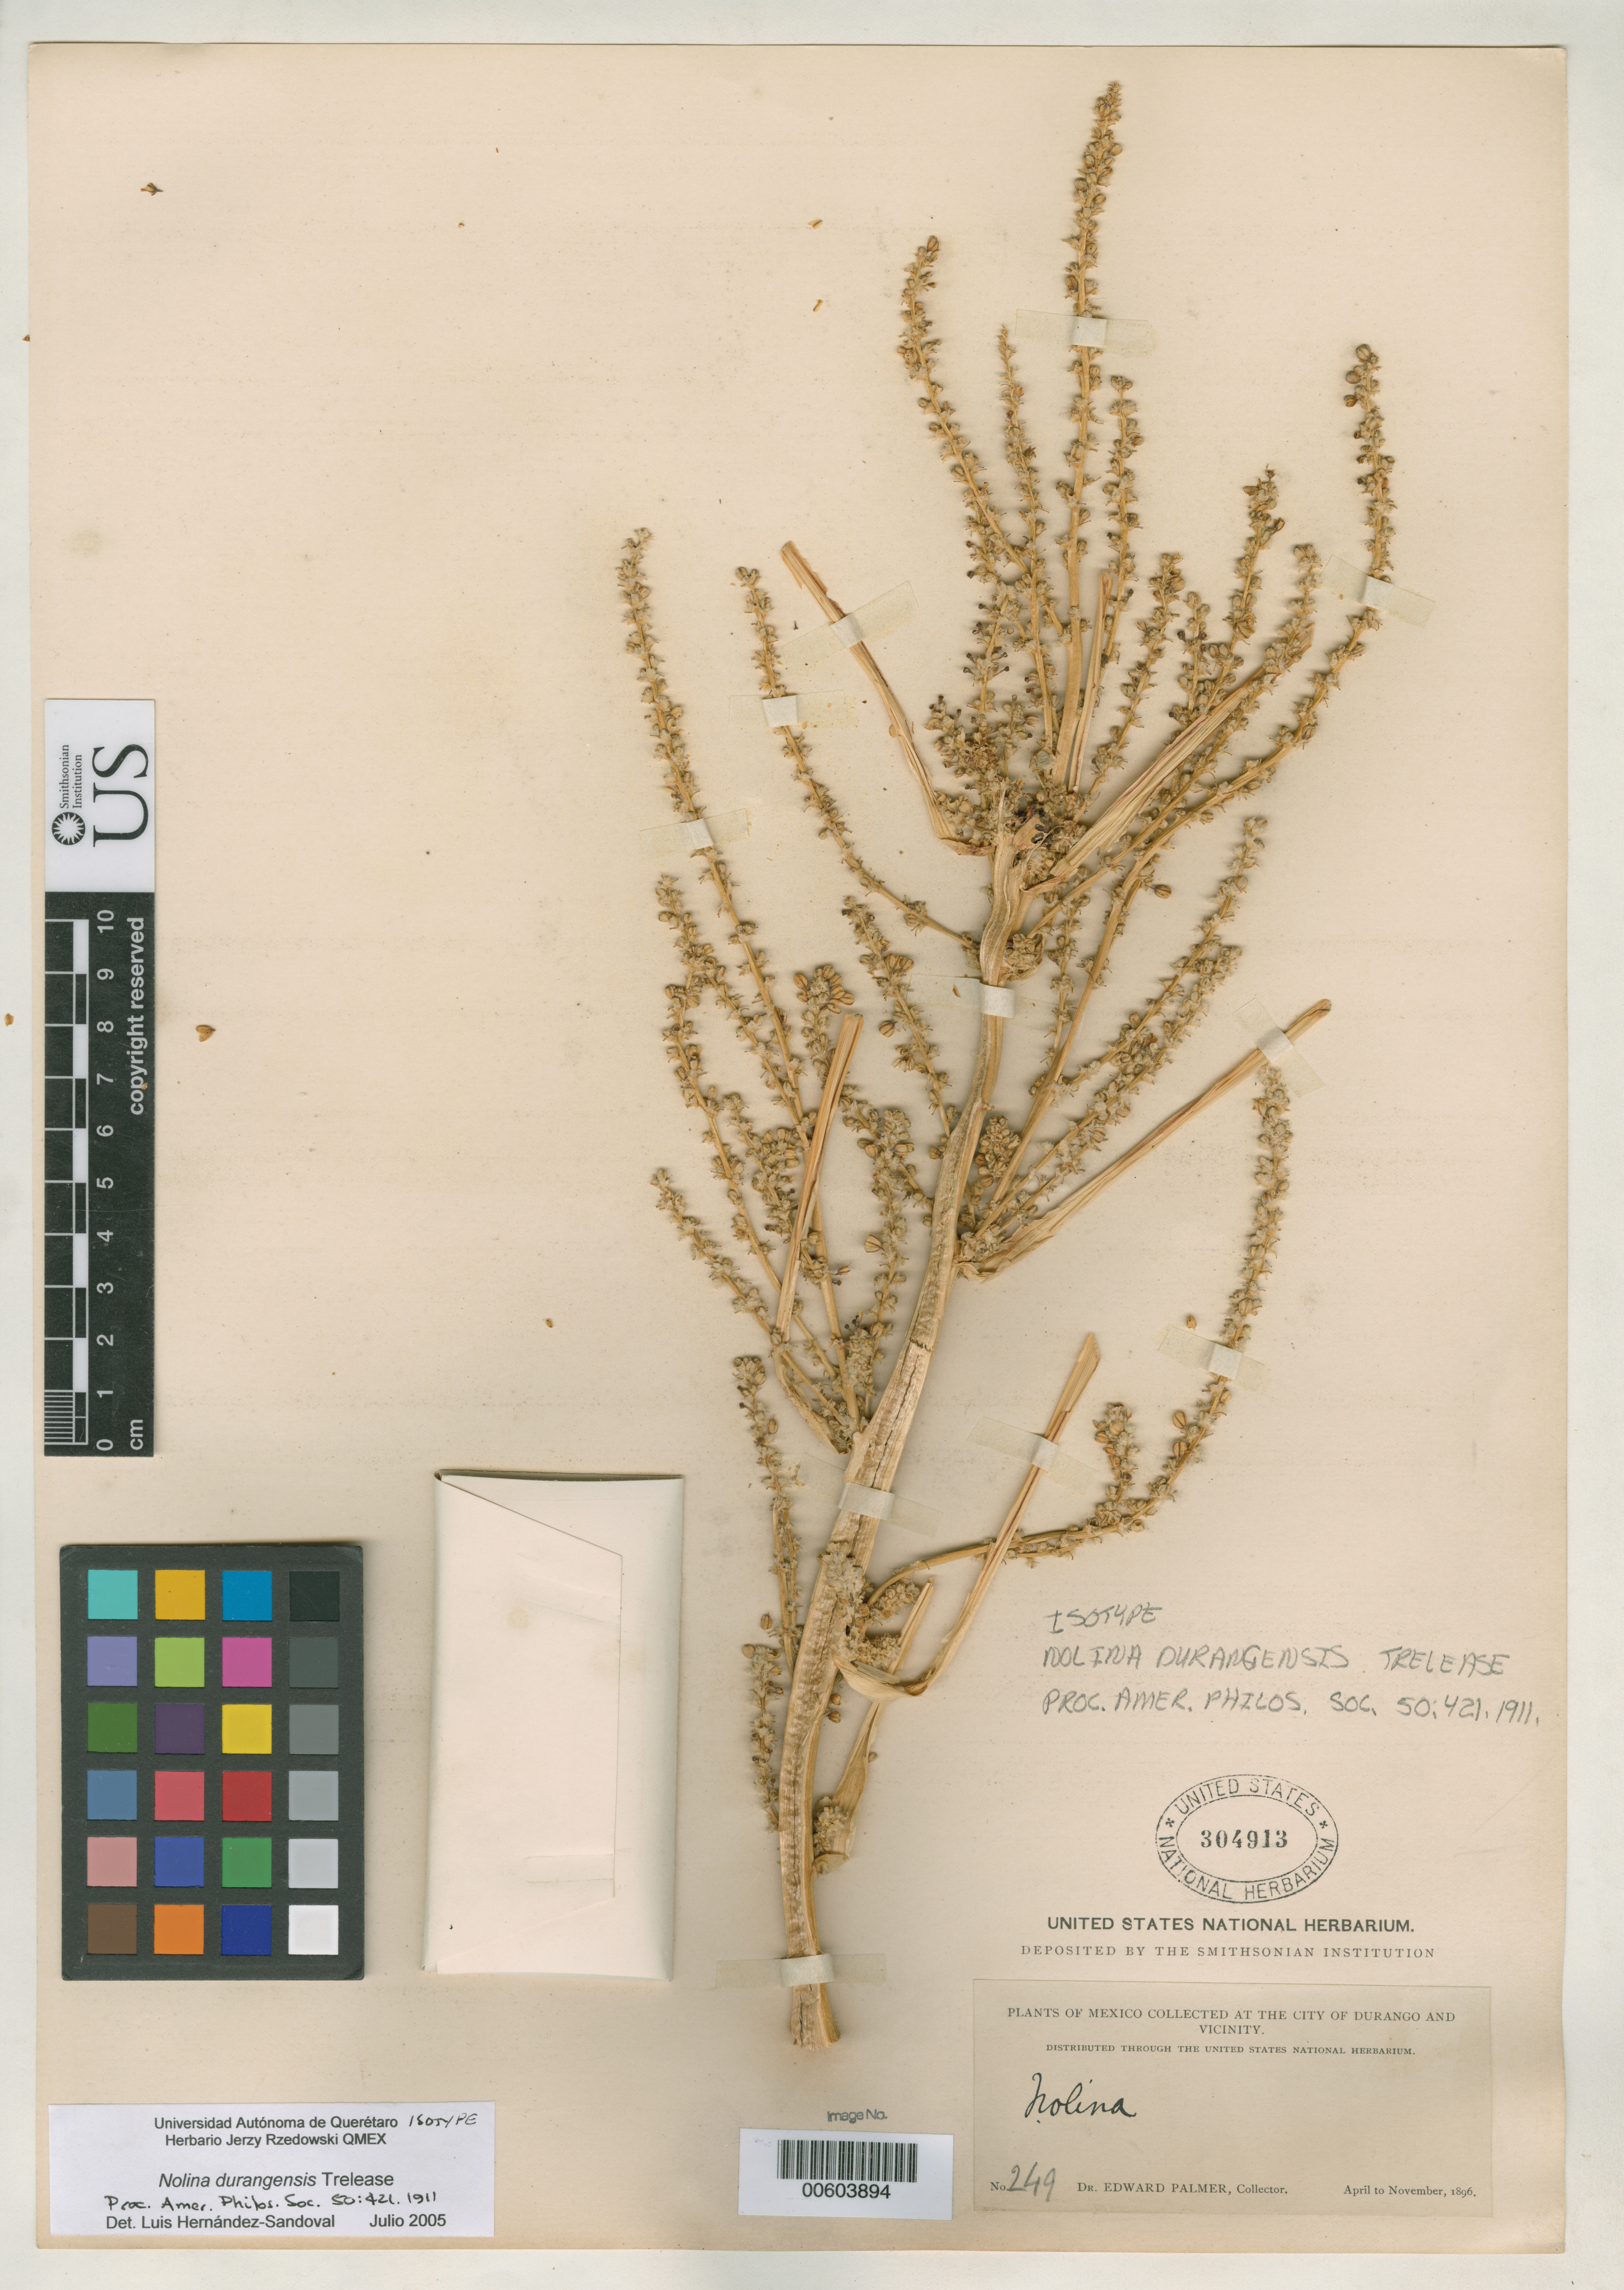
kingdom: Plantae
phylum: Tracheophyta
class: Liliopsida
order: Asparagales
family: Asparagaceae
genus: Nolina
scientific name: Nolina durangensis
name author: Trel.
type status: Isotype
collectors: E. Palmer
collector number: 249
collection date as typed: Apr 1896 to -- Nov 1896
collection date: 1896-04/1896-11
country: Mexico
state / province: Durango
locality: City of Durango & vicinity.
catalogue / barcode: US 304913